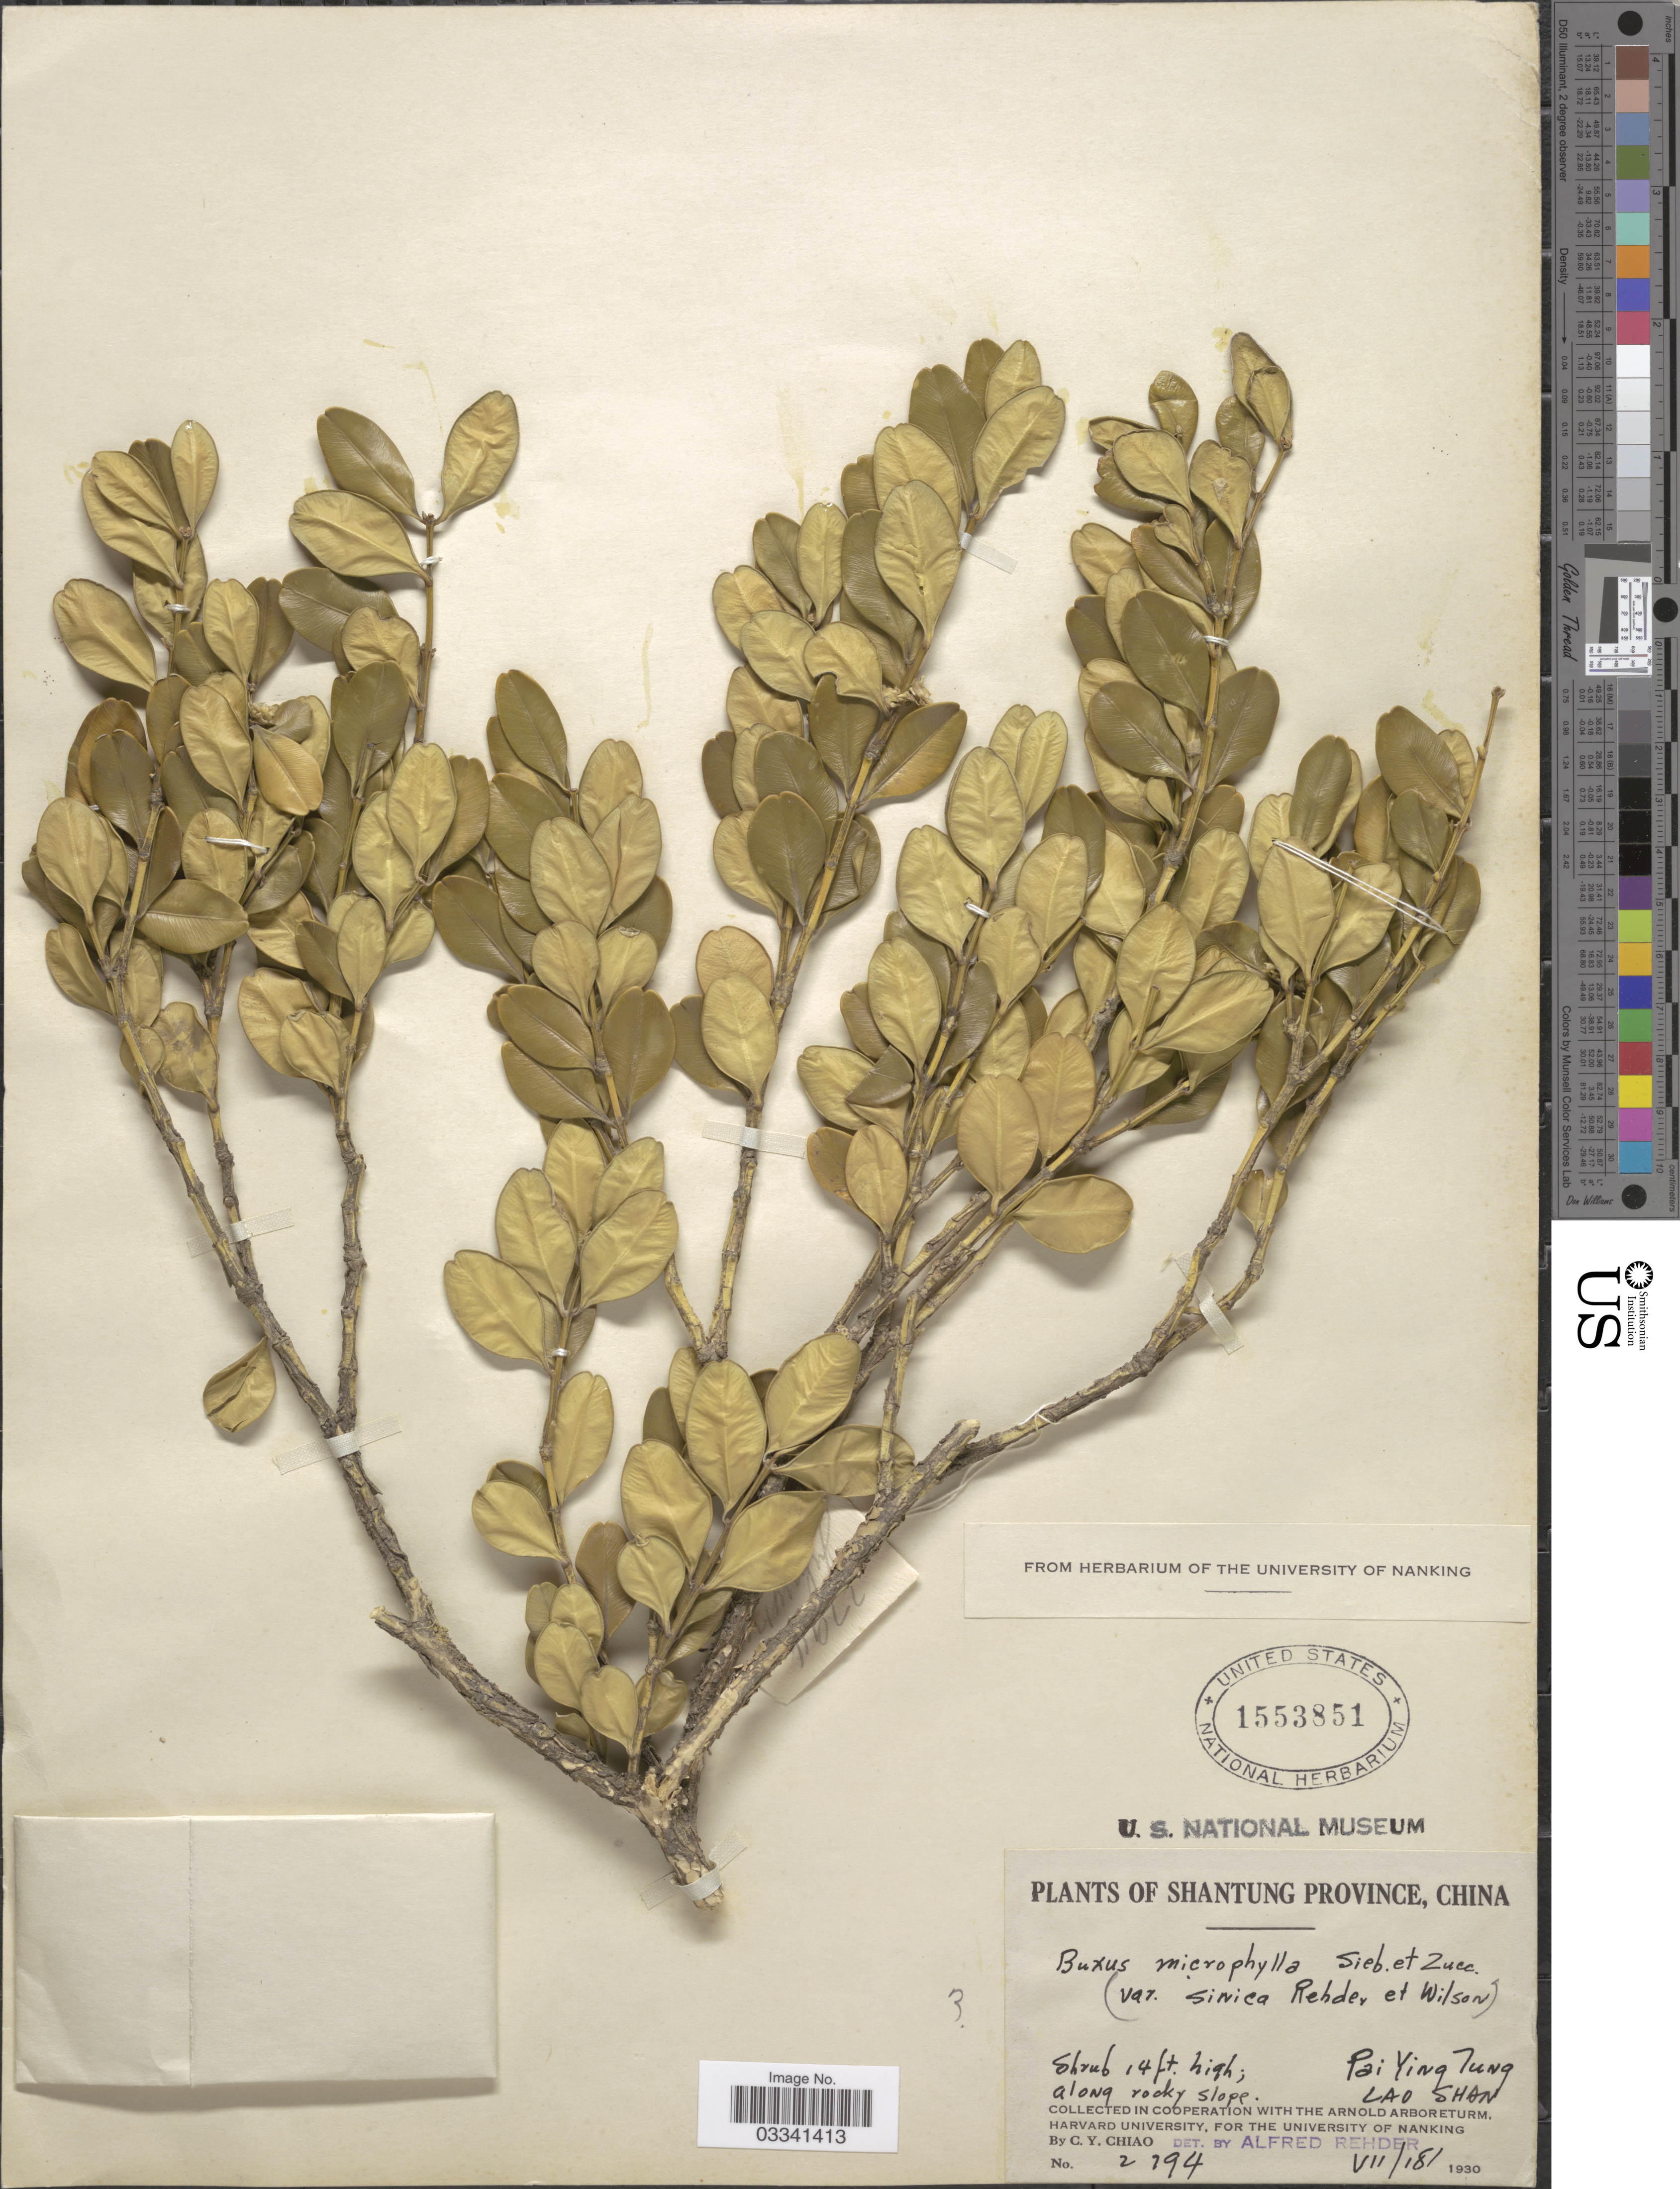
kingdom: Plantae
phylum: Tracheophyta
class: Magnoliopsida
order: Buxales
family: Buxaceae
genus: Buxus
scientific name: Buxus microphylla var. indet.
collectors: C. Y. Chiao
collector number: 2197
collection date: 1930-07-18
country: China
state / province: Shandong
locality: Shantung Province. Pai Ying Tung. Lao Shan.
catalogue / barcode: US 1553851